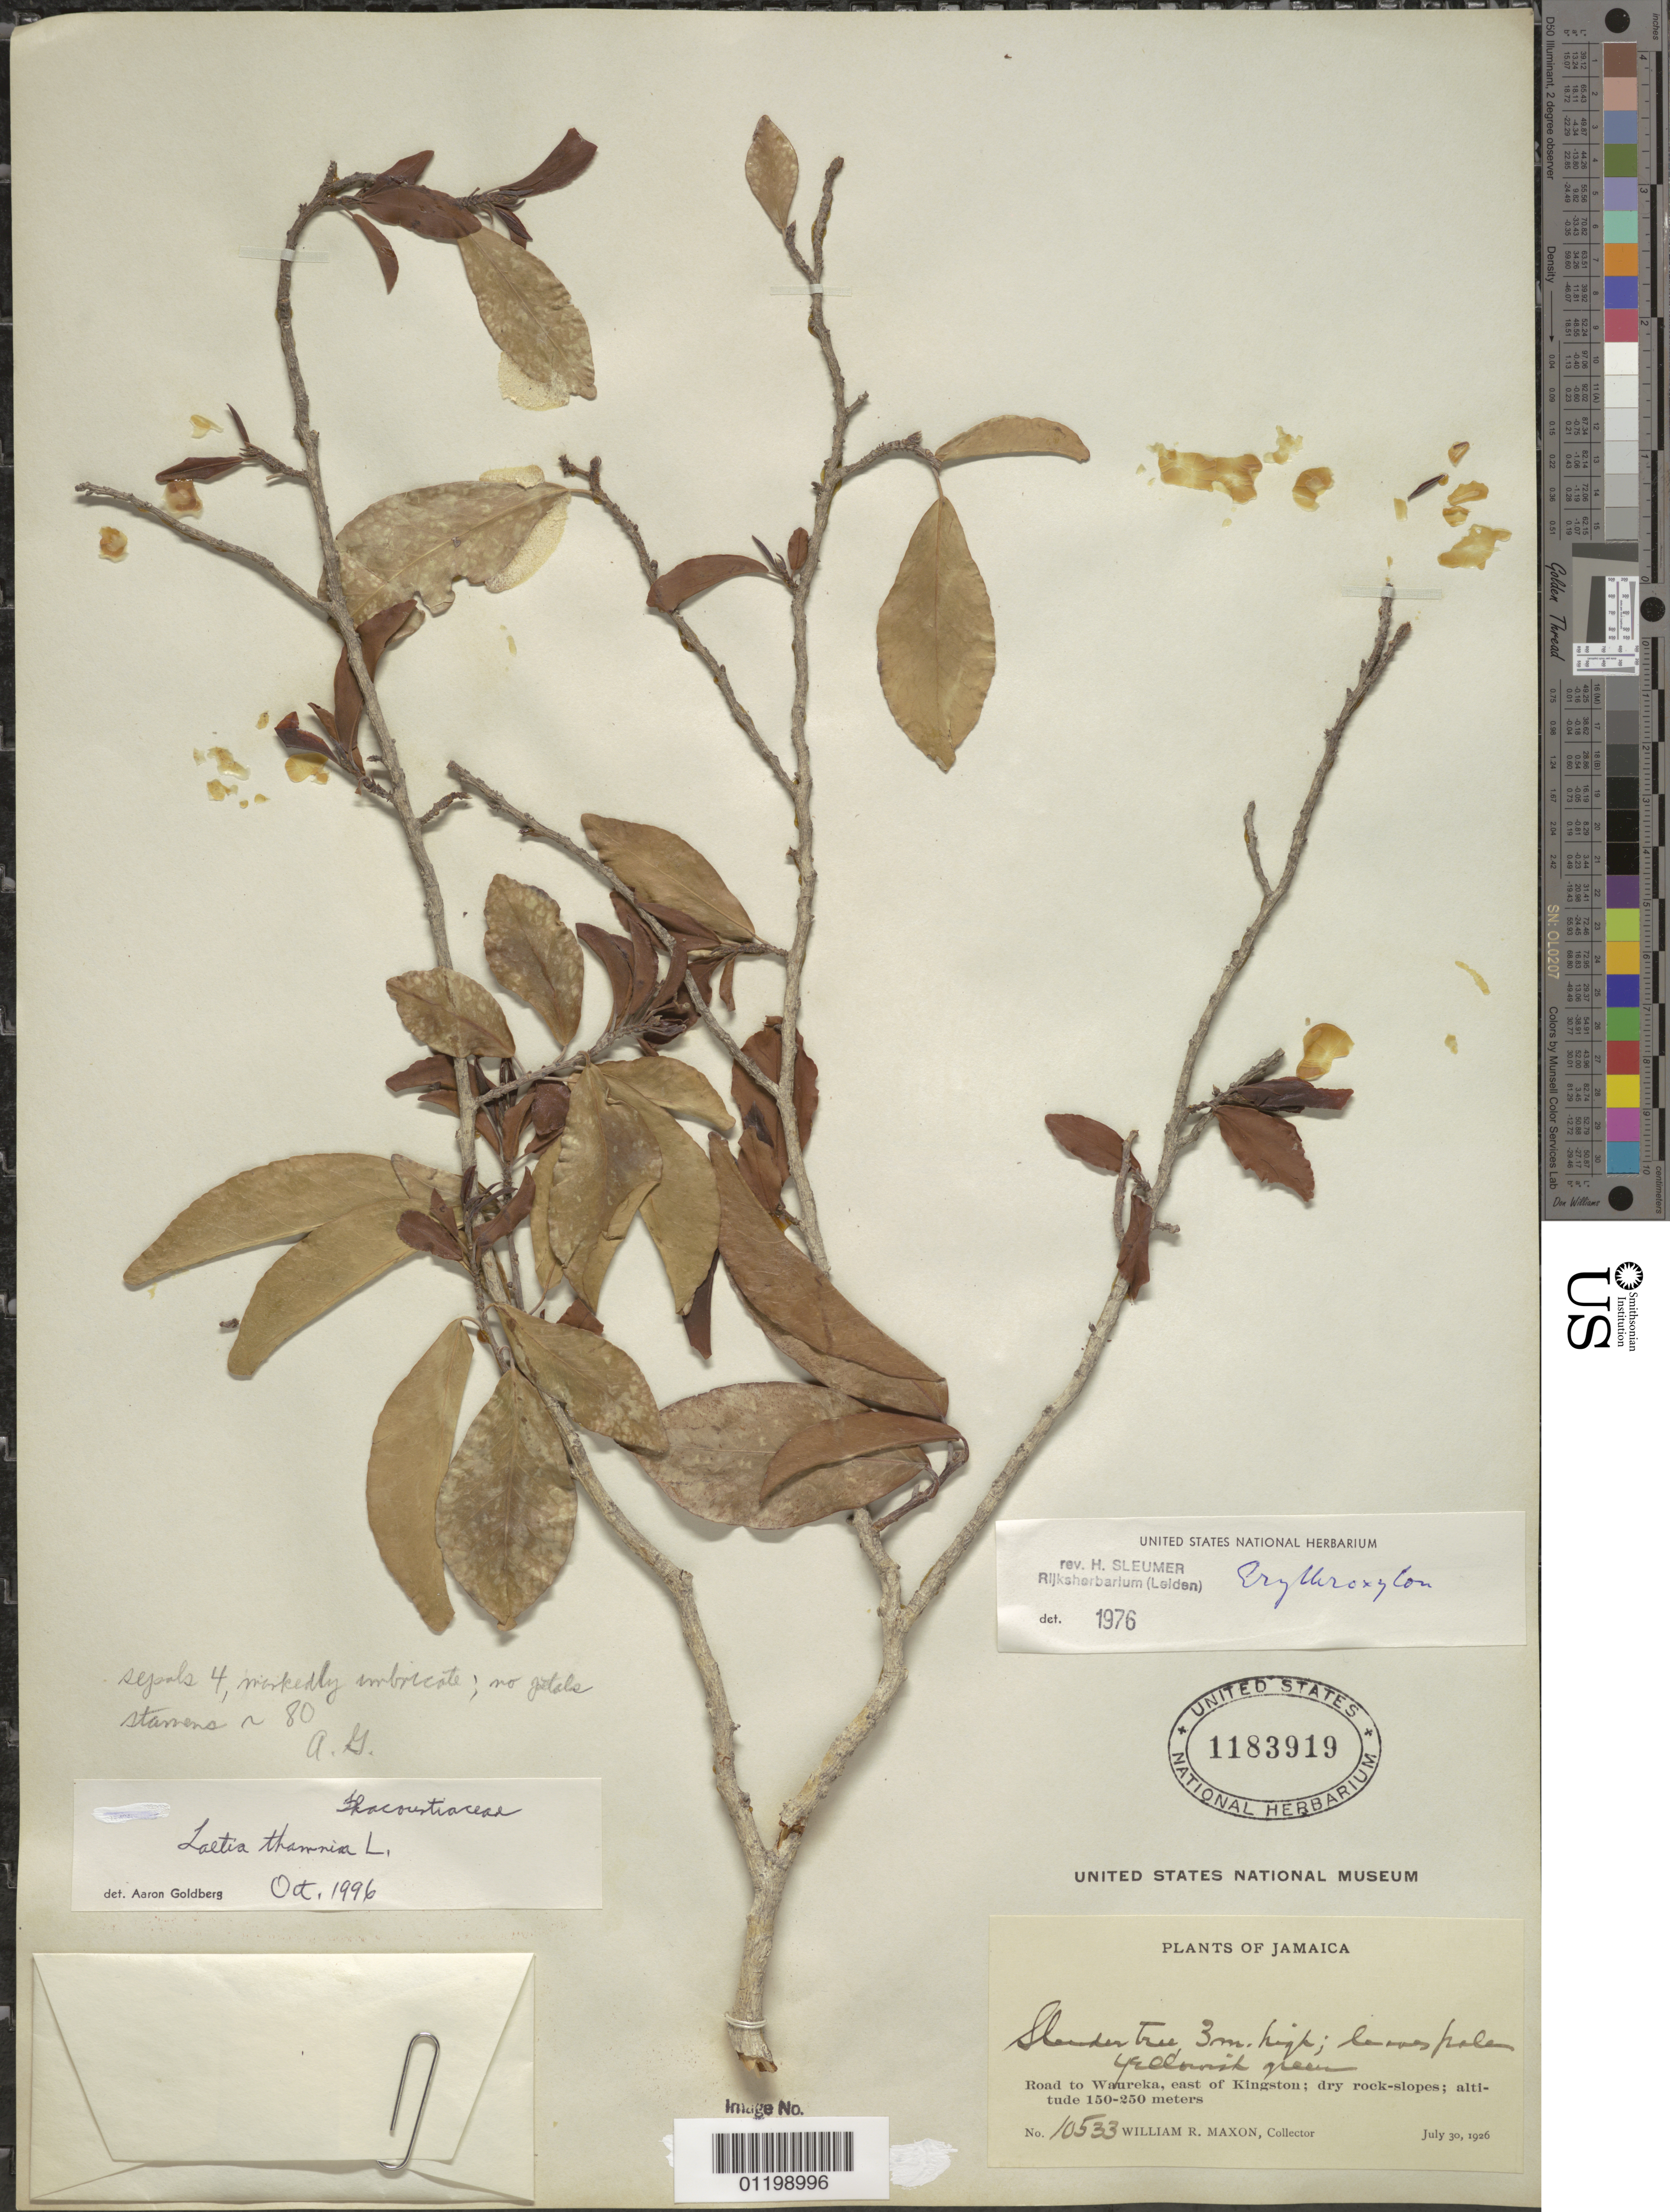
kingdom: Plantae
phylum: Tracheophyta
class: Magnoliopsida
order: Malpighiales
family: Salicaceae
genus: Laetia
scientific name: Laetia thamnia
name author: L.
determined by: Goldberg, Aaron, (US), NMNH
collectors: W. R. Maxon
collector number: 10533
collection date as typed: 30 Jul 1926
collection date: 1926-07-30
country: Jamaica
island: Jamaica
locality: Road to Waureka, E of Kingston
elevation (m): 150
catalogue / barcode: US 1183919